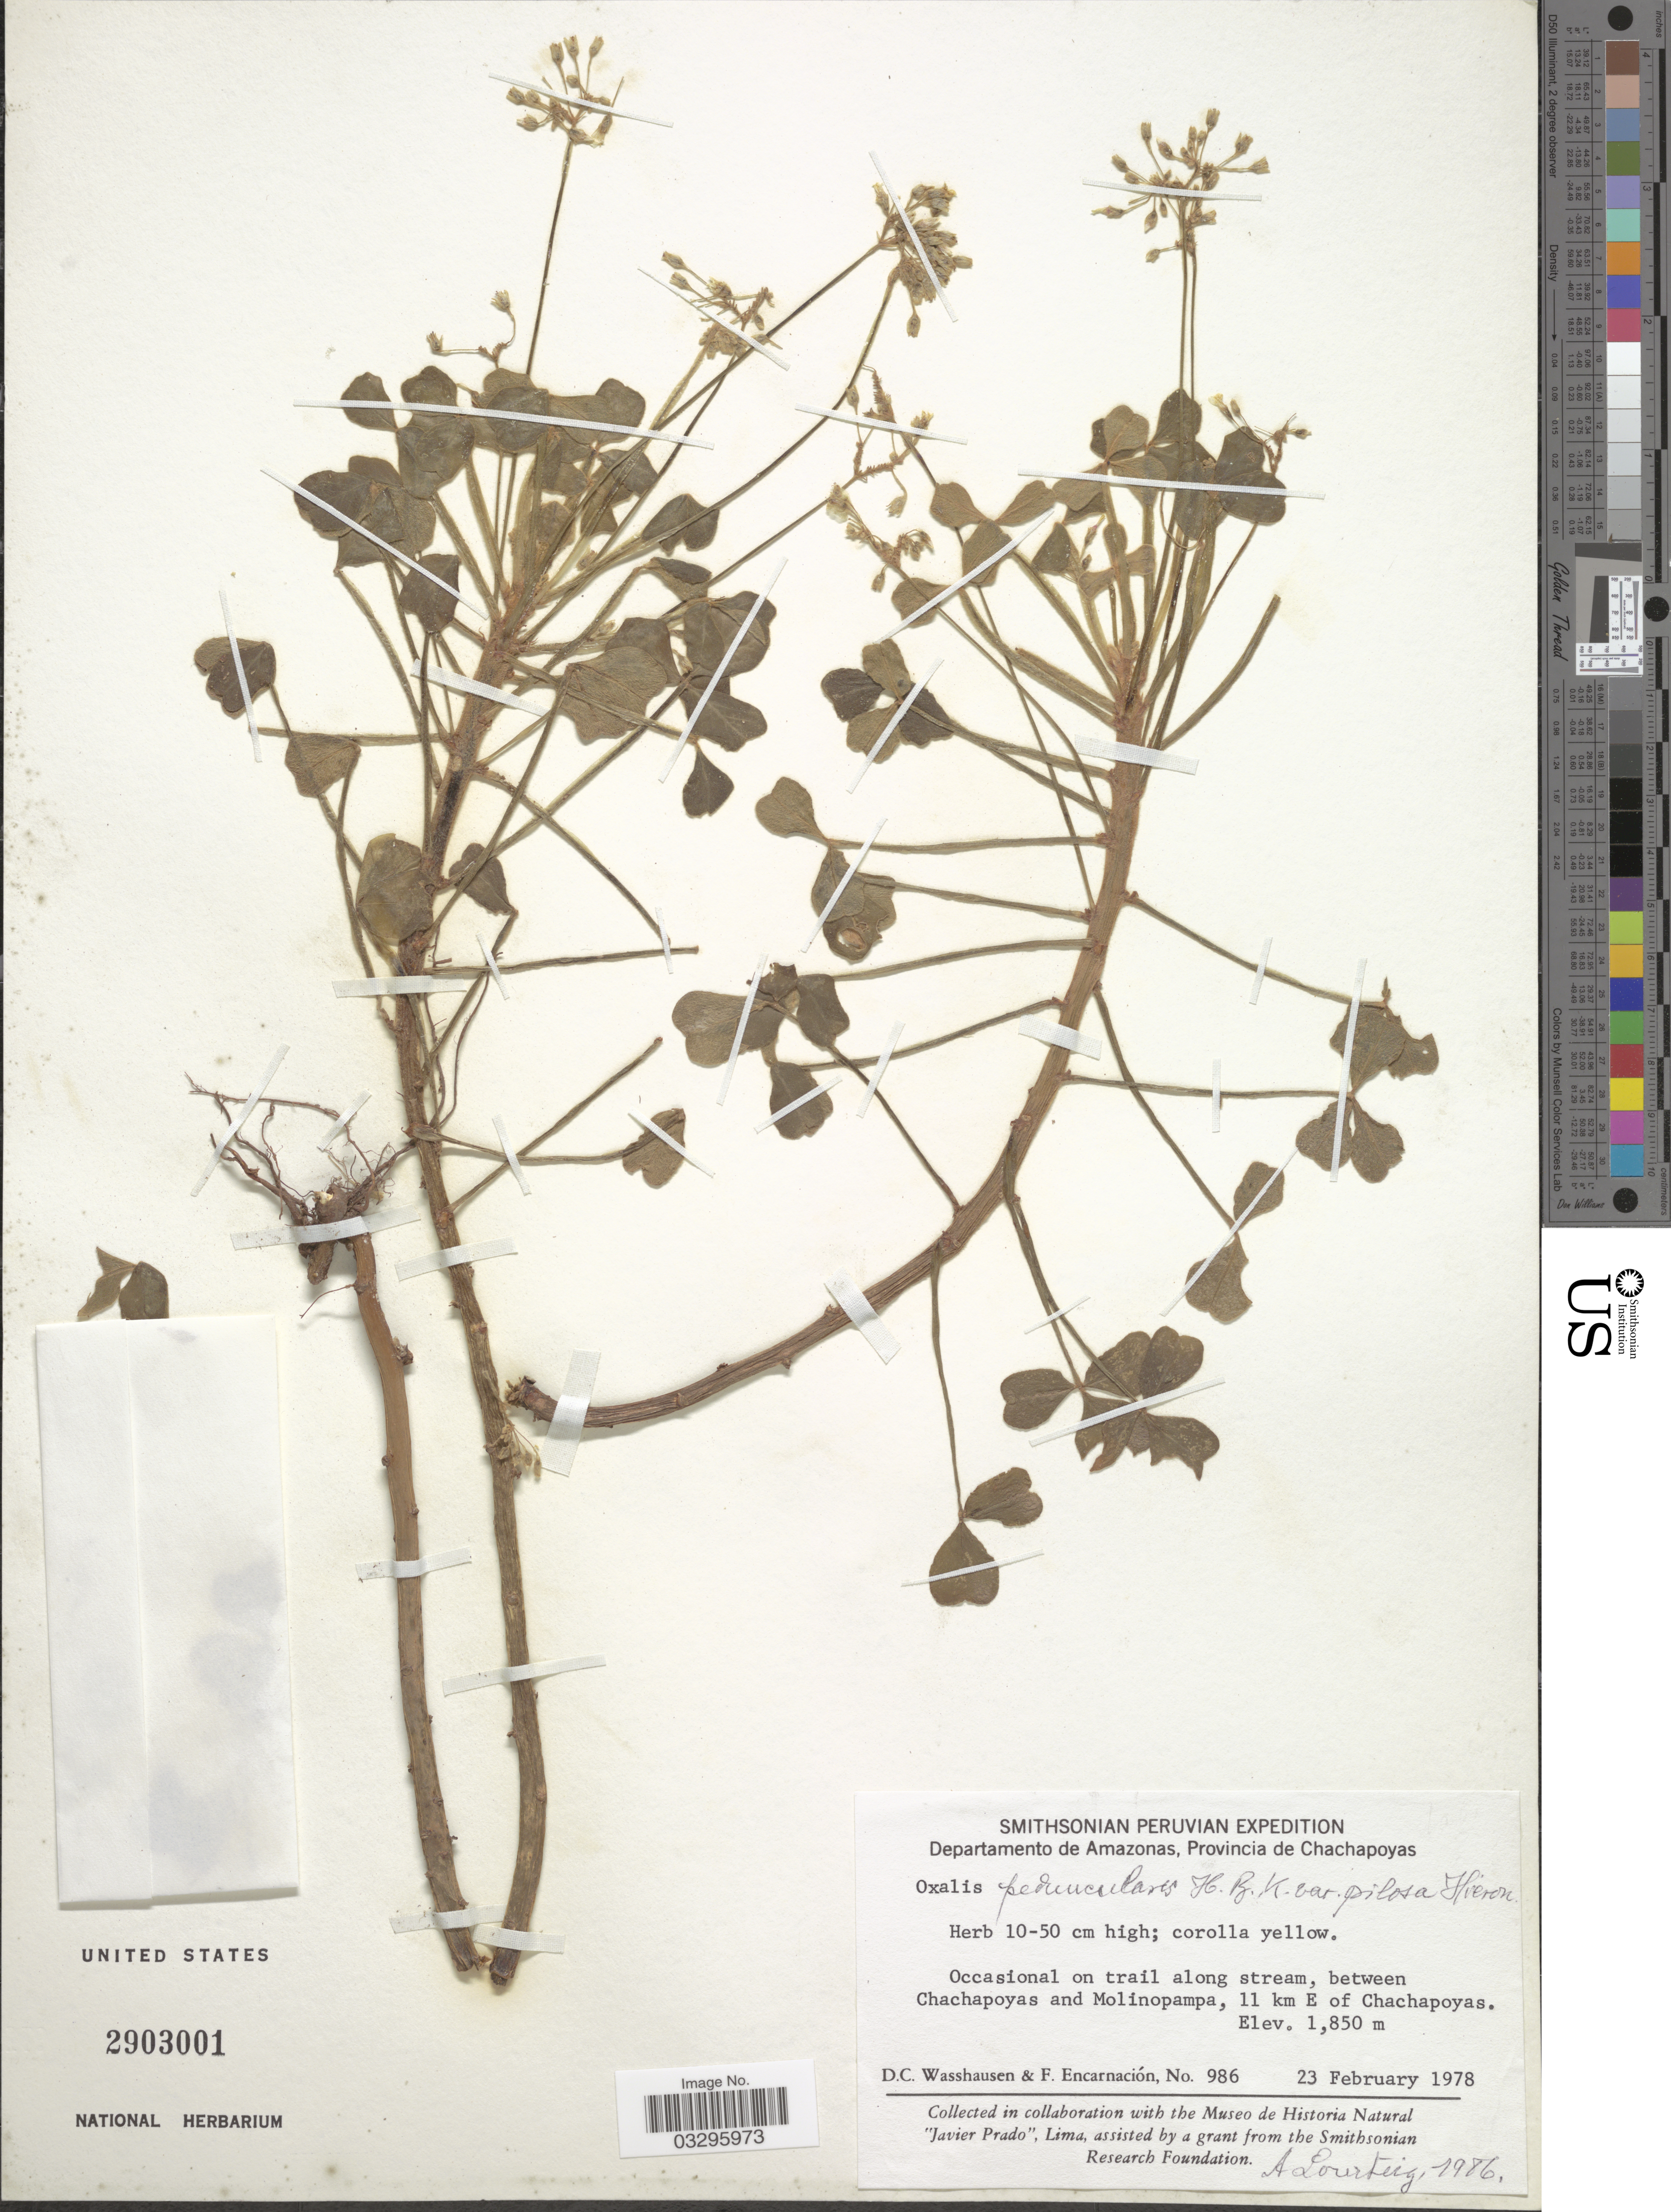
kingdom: Plantae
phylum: Tracheophyta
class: Magnoliopsida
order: Oxalidales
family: Oxalidaceae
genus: Oxalis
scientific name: Oxalis peduncularis var. pilosa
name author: Hieron.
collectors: D. C. Wasshausen & F. Encarnación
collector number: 986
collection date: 1978-02-23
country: Peru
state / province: Amazonas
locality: Departamento de Amazonas, Provincia de Chachapoyas. Occasional on trail along stream, between Chachapoyas and Molinopampa, 11 km E of Chachapoyas.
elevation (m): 1850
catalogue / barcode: US 2903001